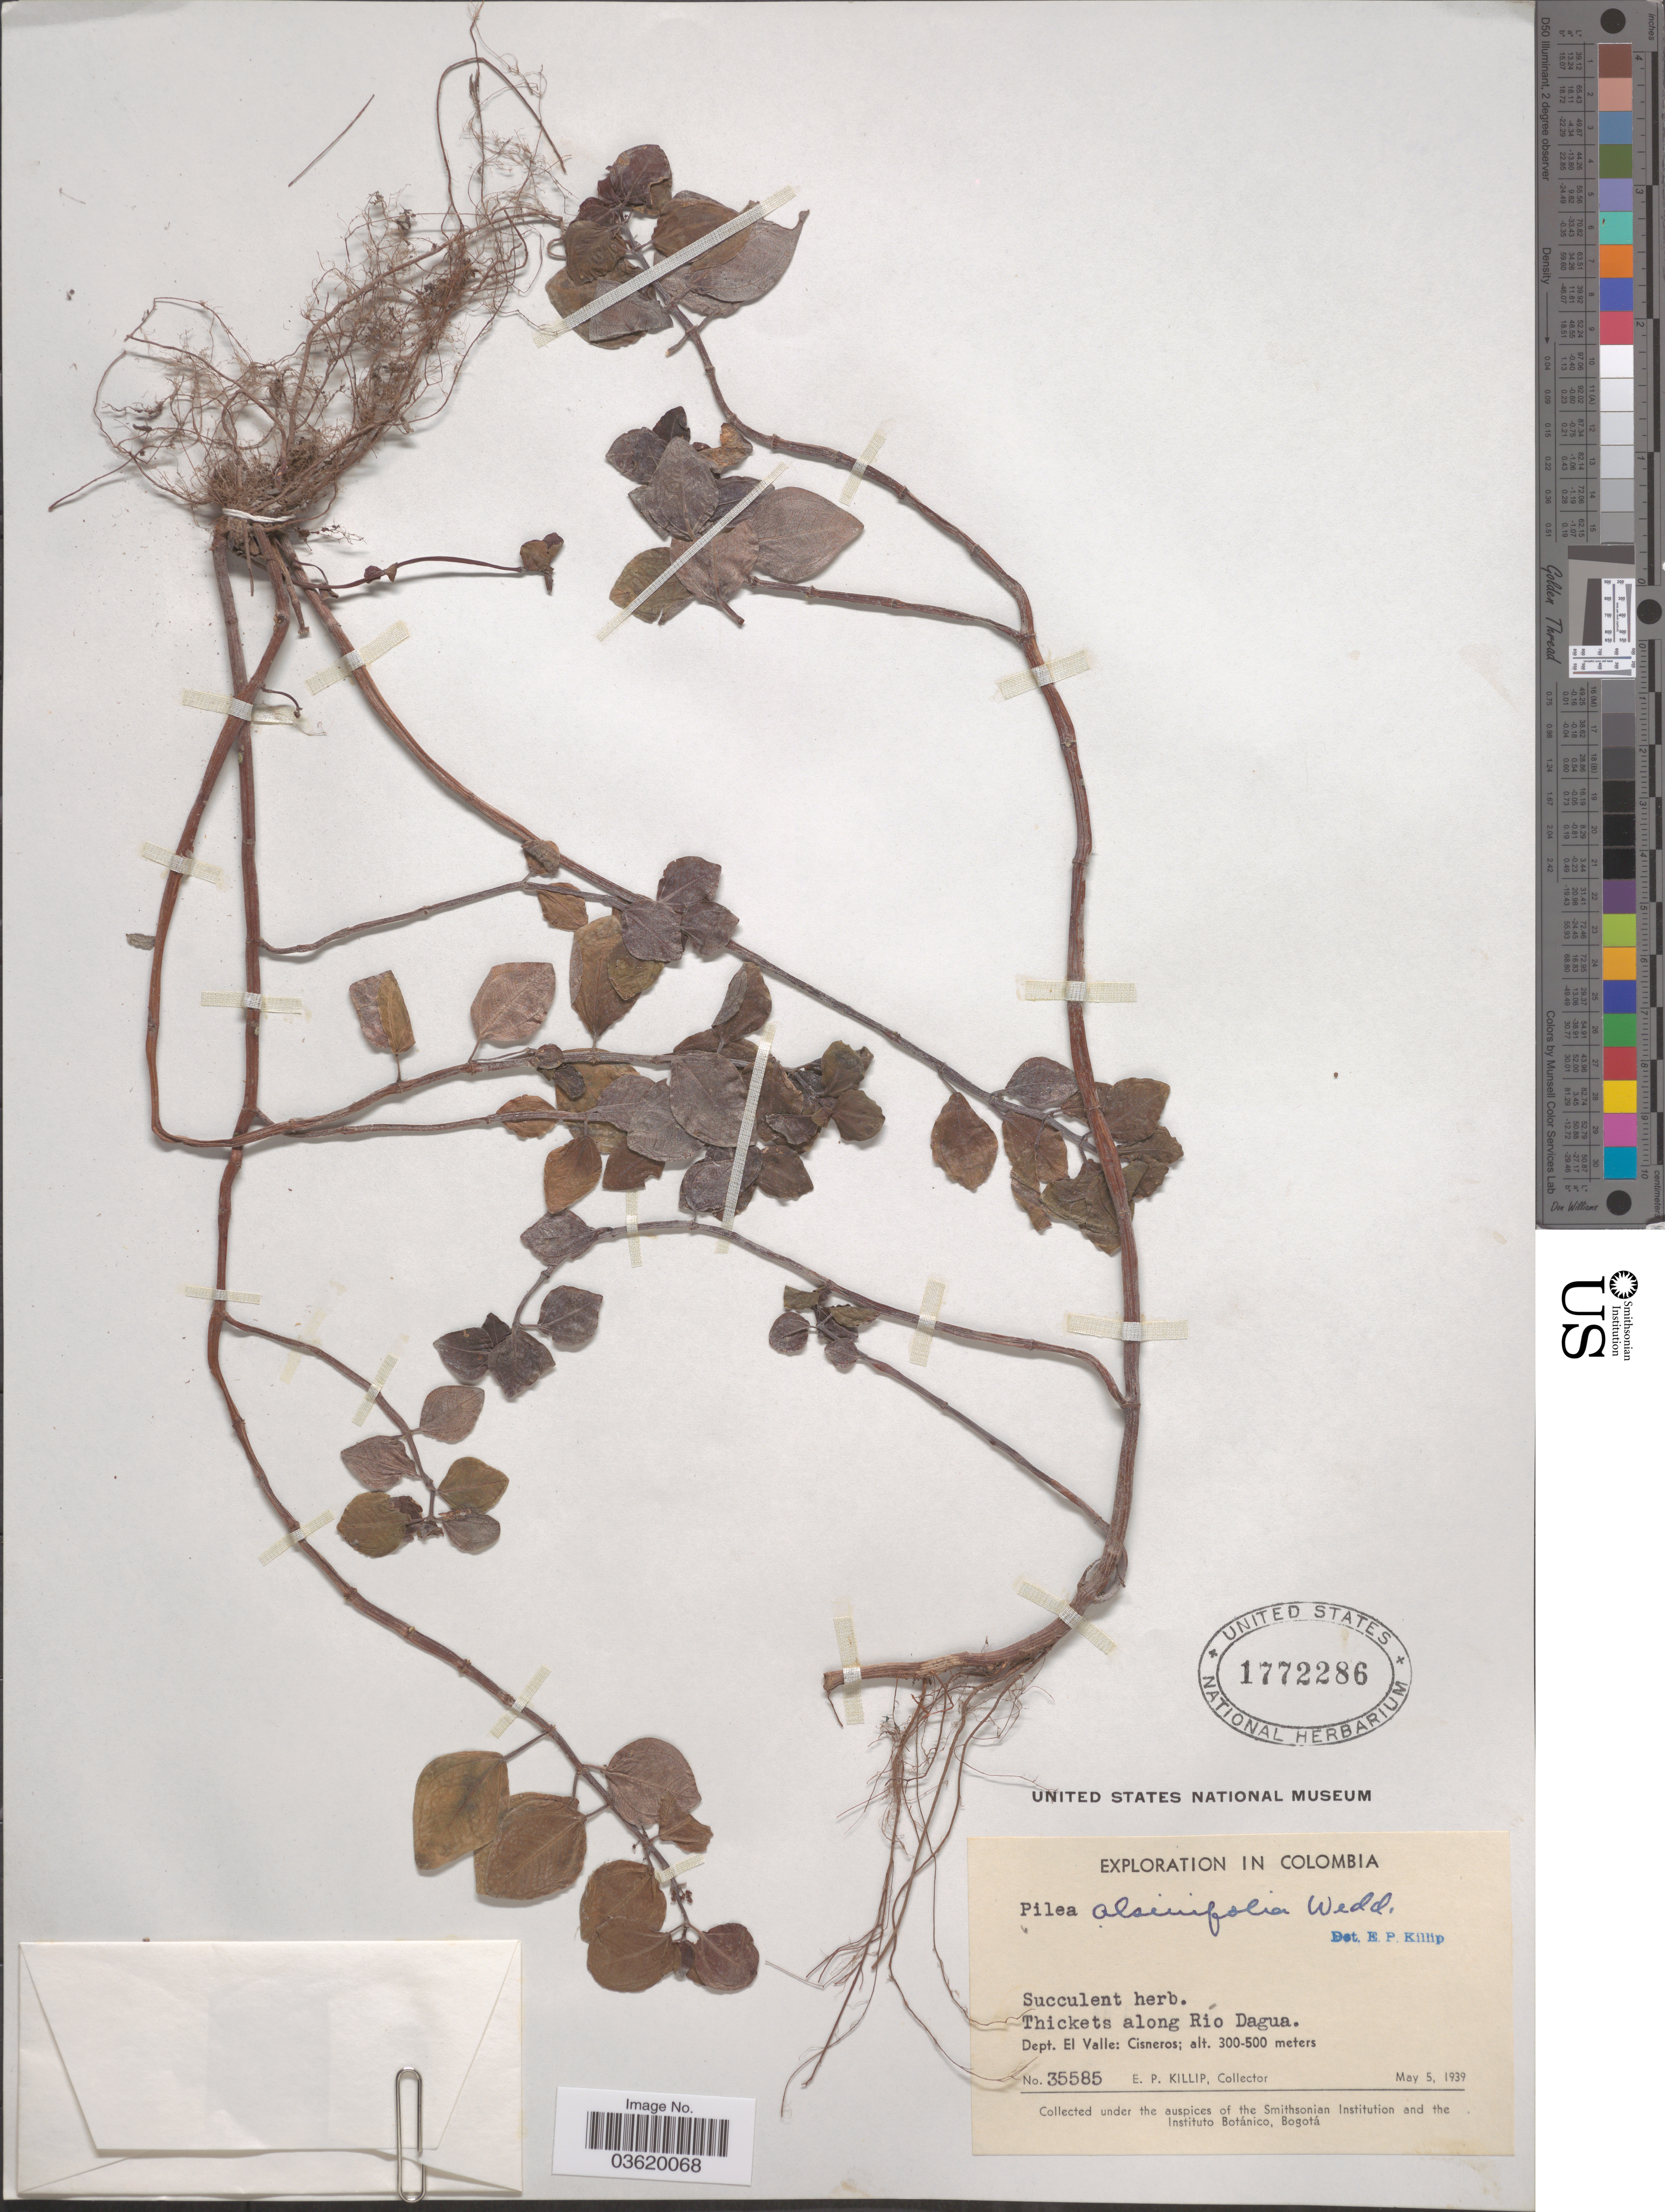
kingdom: Plantae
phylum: Tracheophyta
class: Magnoliopsida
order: Rosales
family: Urticaceae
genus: Pilea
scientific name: Pilea alsinifolia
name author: Wedd.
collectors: E. P. Killip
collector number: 35585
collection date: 1939-05-05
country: Colombia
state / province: Valle del Cauca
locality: Thickets along Río Dagua. Dept. El Valle: Cisneros.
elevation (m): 300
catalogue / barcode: US 1772286